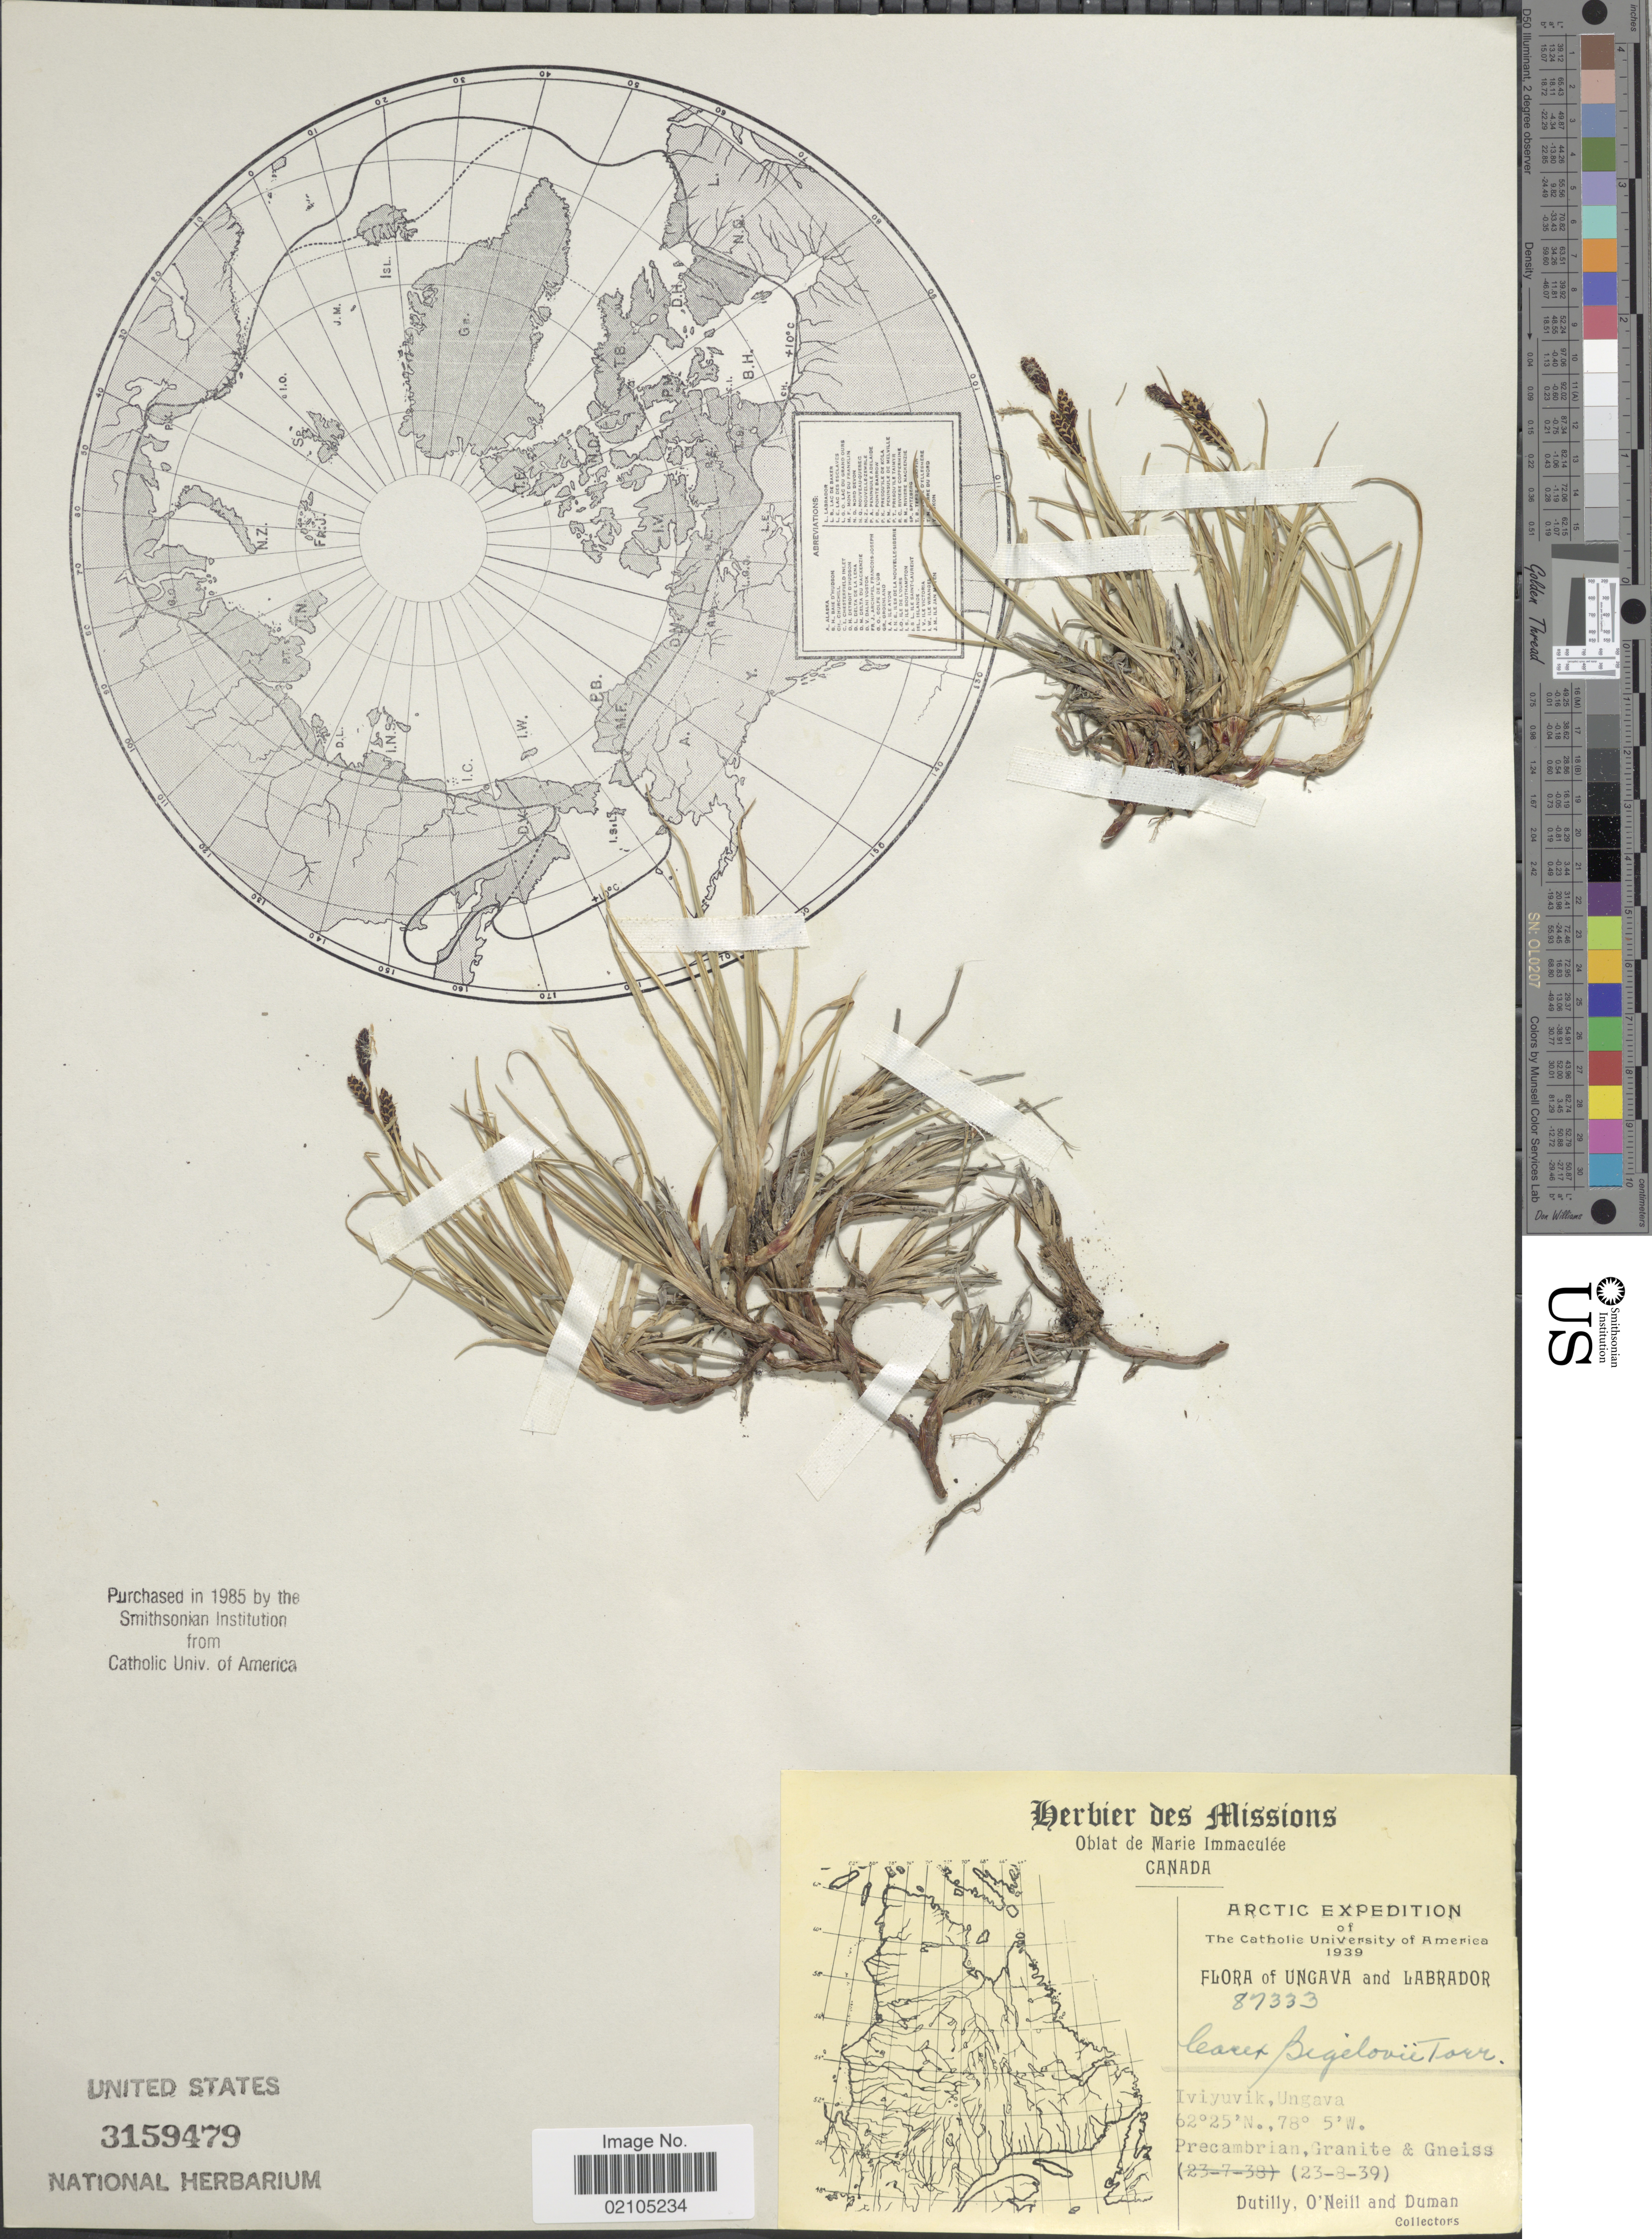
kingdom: Plantae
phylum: Tracheophyta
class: Liliopsida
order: Poales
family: Cyperaceae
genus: Carex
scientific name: Carex bigelowii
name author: Torr. ex Schwein.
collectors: -. Dutilly, -. O'Neill & -. Duman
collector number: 87333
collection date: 1939-08-23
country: Canada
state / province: Quebec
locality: Arctic, Iviyuvik, Ungava. Precambrian.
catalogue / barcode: US 3159479